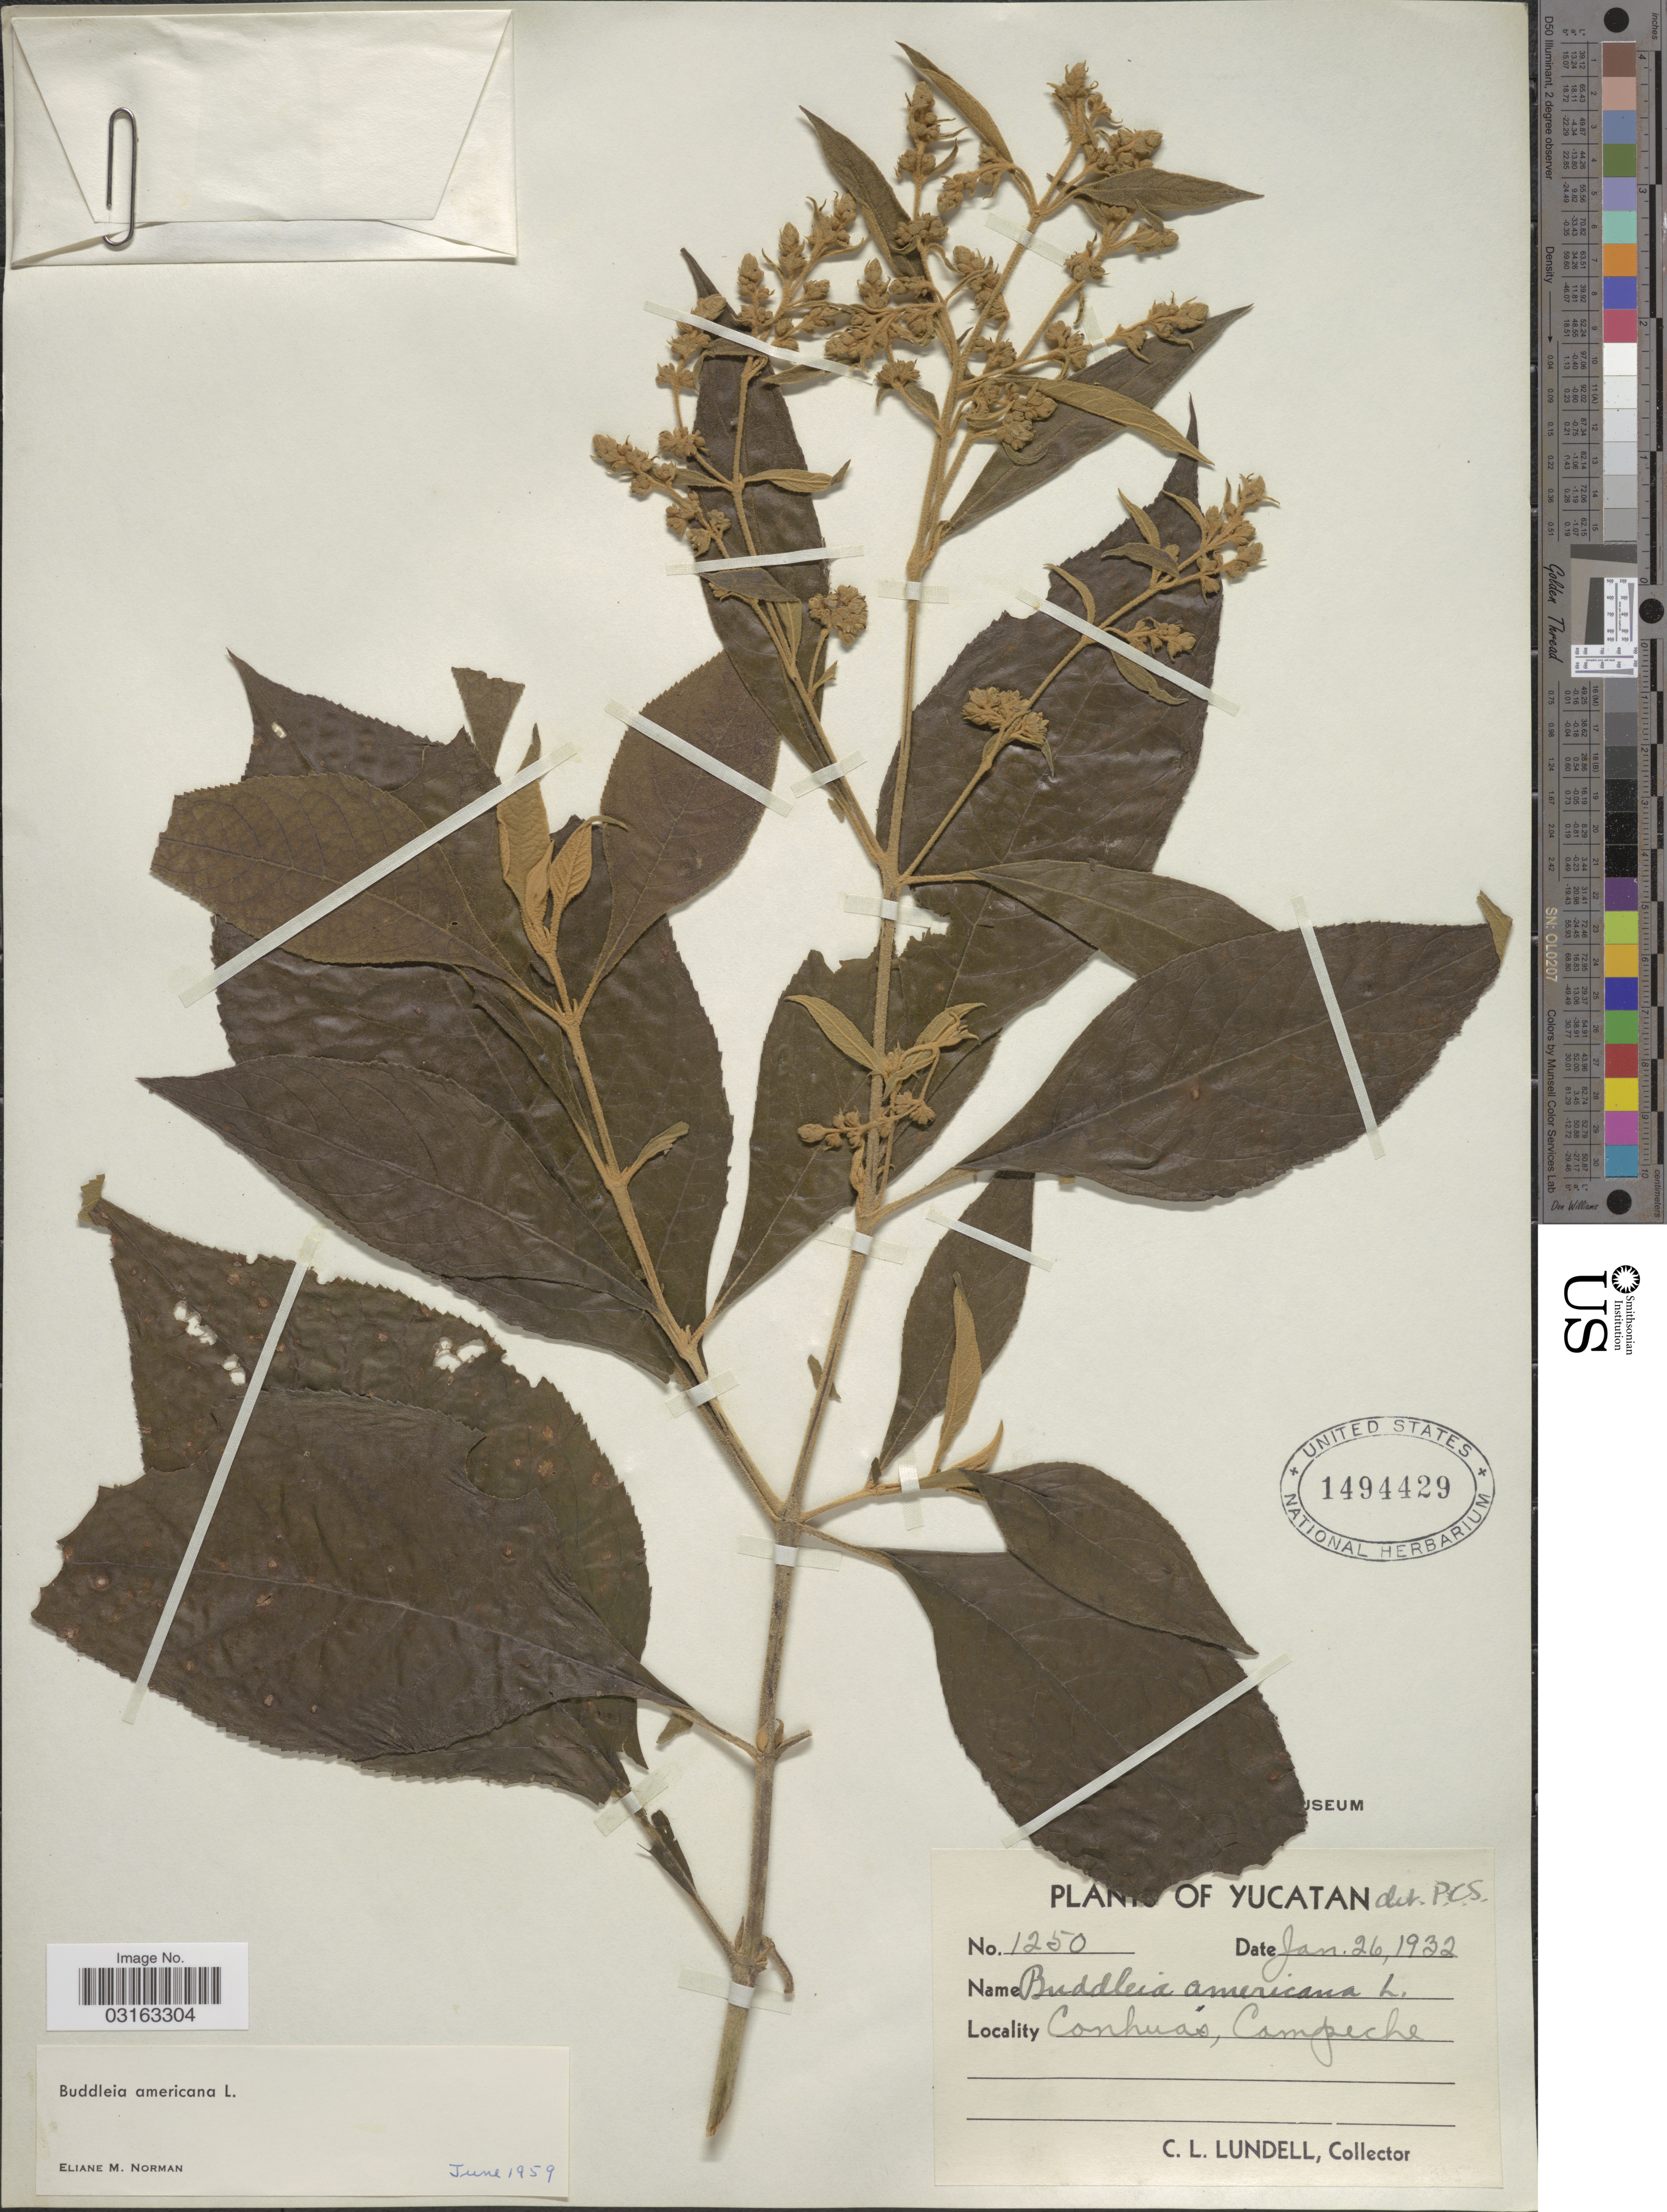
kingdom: Plantae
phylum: Tracheophyta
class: Magnoliopsida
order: Lamiales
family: Scrophulariaceae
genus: Buddleja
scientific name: Buddleja americana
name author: L.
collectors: C. L. Lundell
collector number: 1250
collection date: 1932-01-26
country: Mexico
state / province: Campeche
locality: Conhuas.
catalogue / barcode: US 1494429